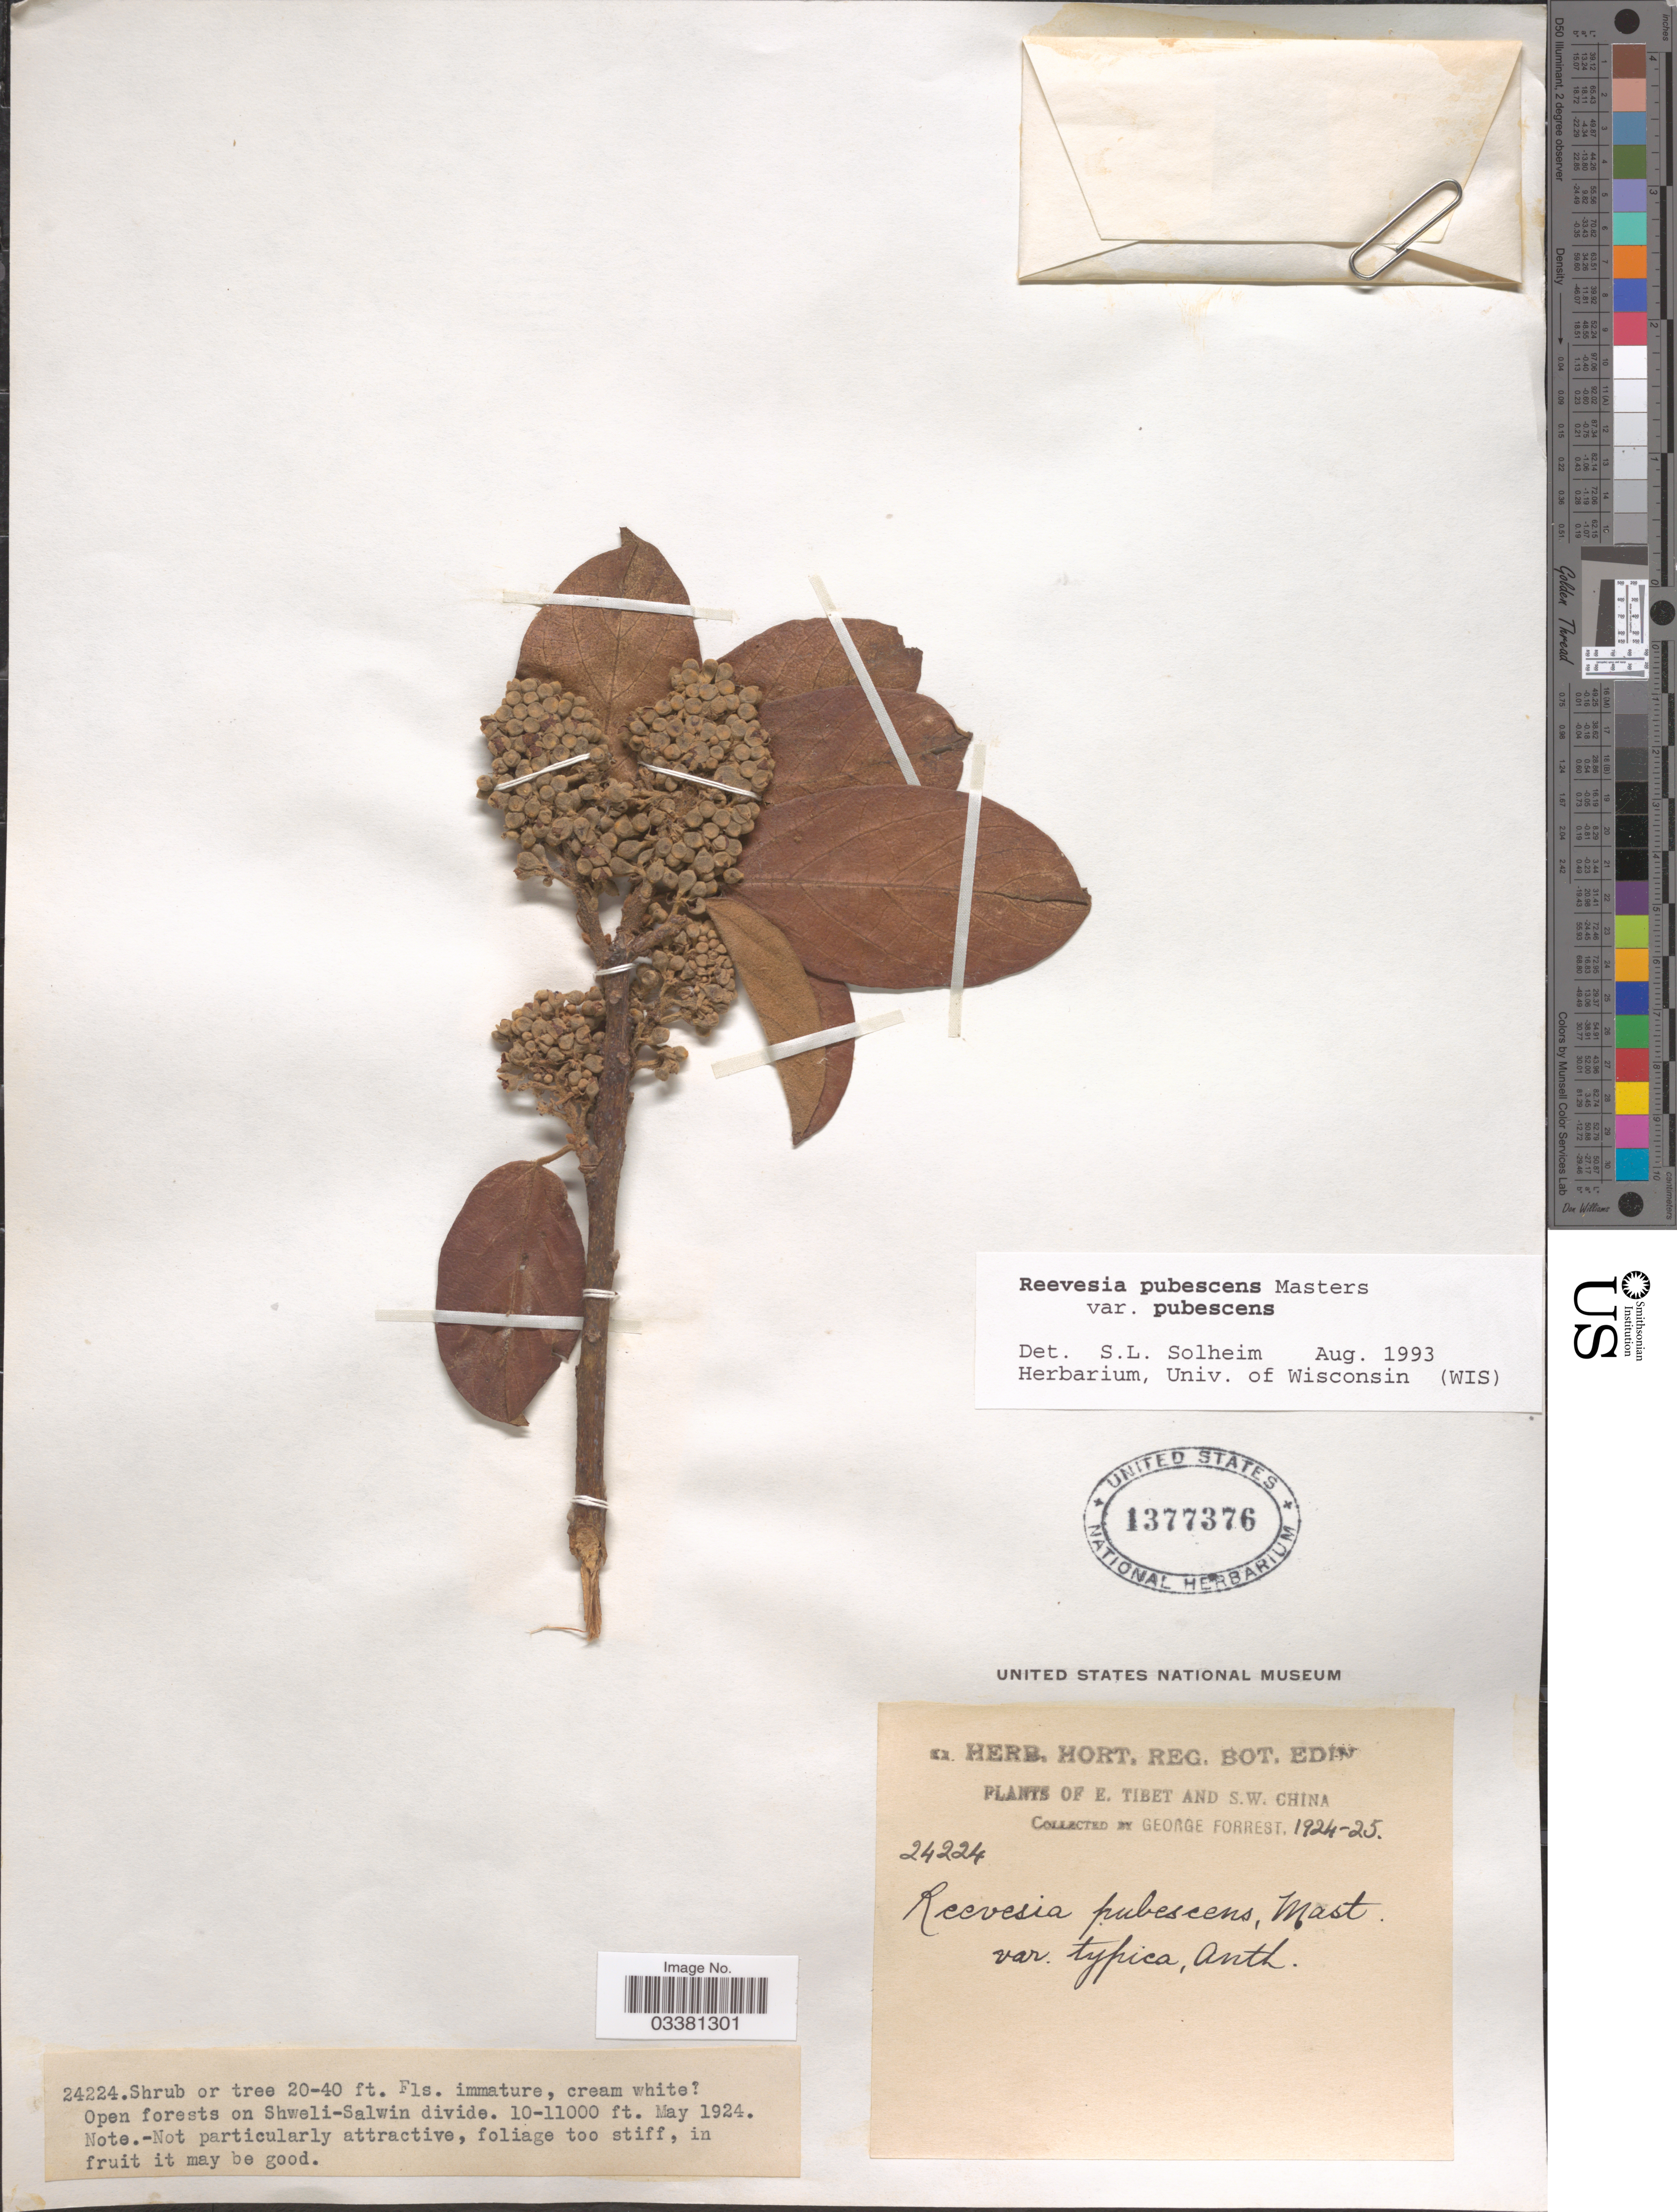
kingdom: Plantae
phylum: Tracheophyta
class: Magnoliopsida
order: Malvales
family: Malvaceae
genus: Reevesia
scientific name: Reevesia pubescens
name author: Mast.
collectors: G. Forrest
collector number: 24224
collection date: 1924-05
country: China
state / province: Xizang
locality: E. Tibet and S.W. China. Open forests on Shweli-Salwin divide.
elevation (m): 3048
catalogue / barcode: US 1377376